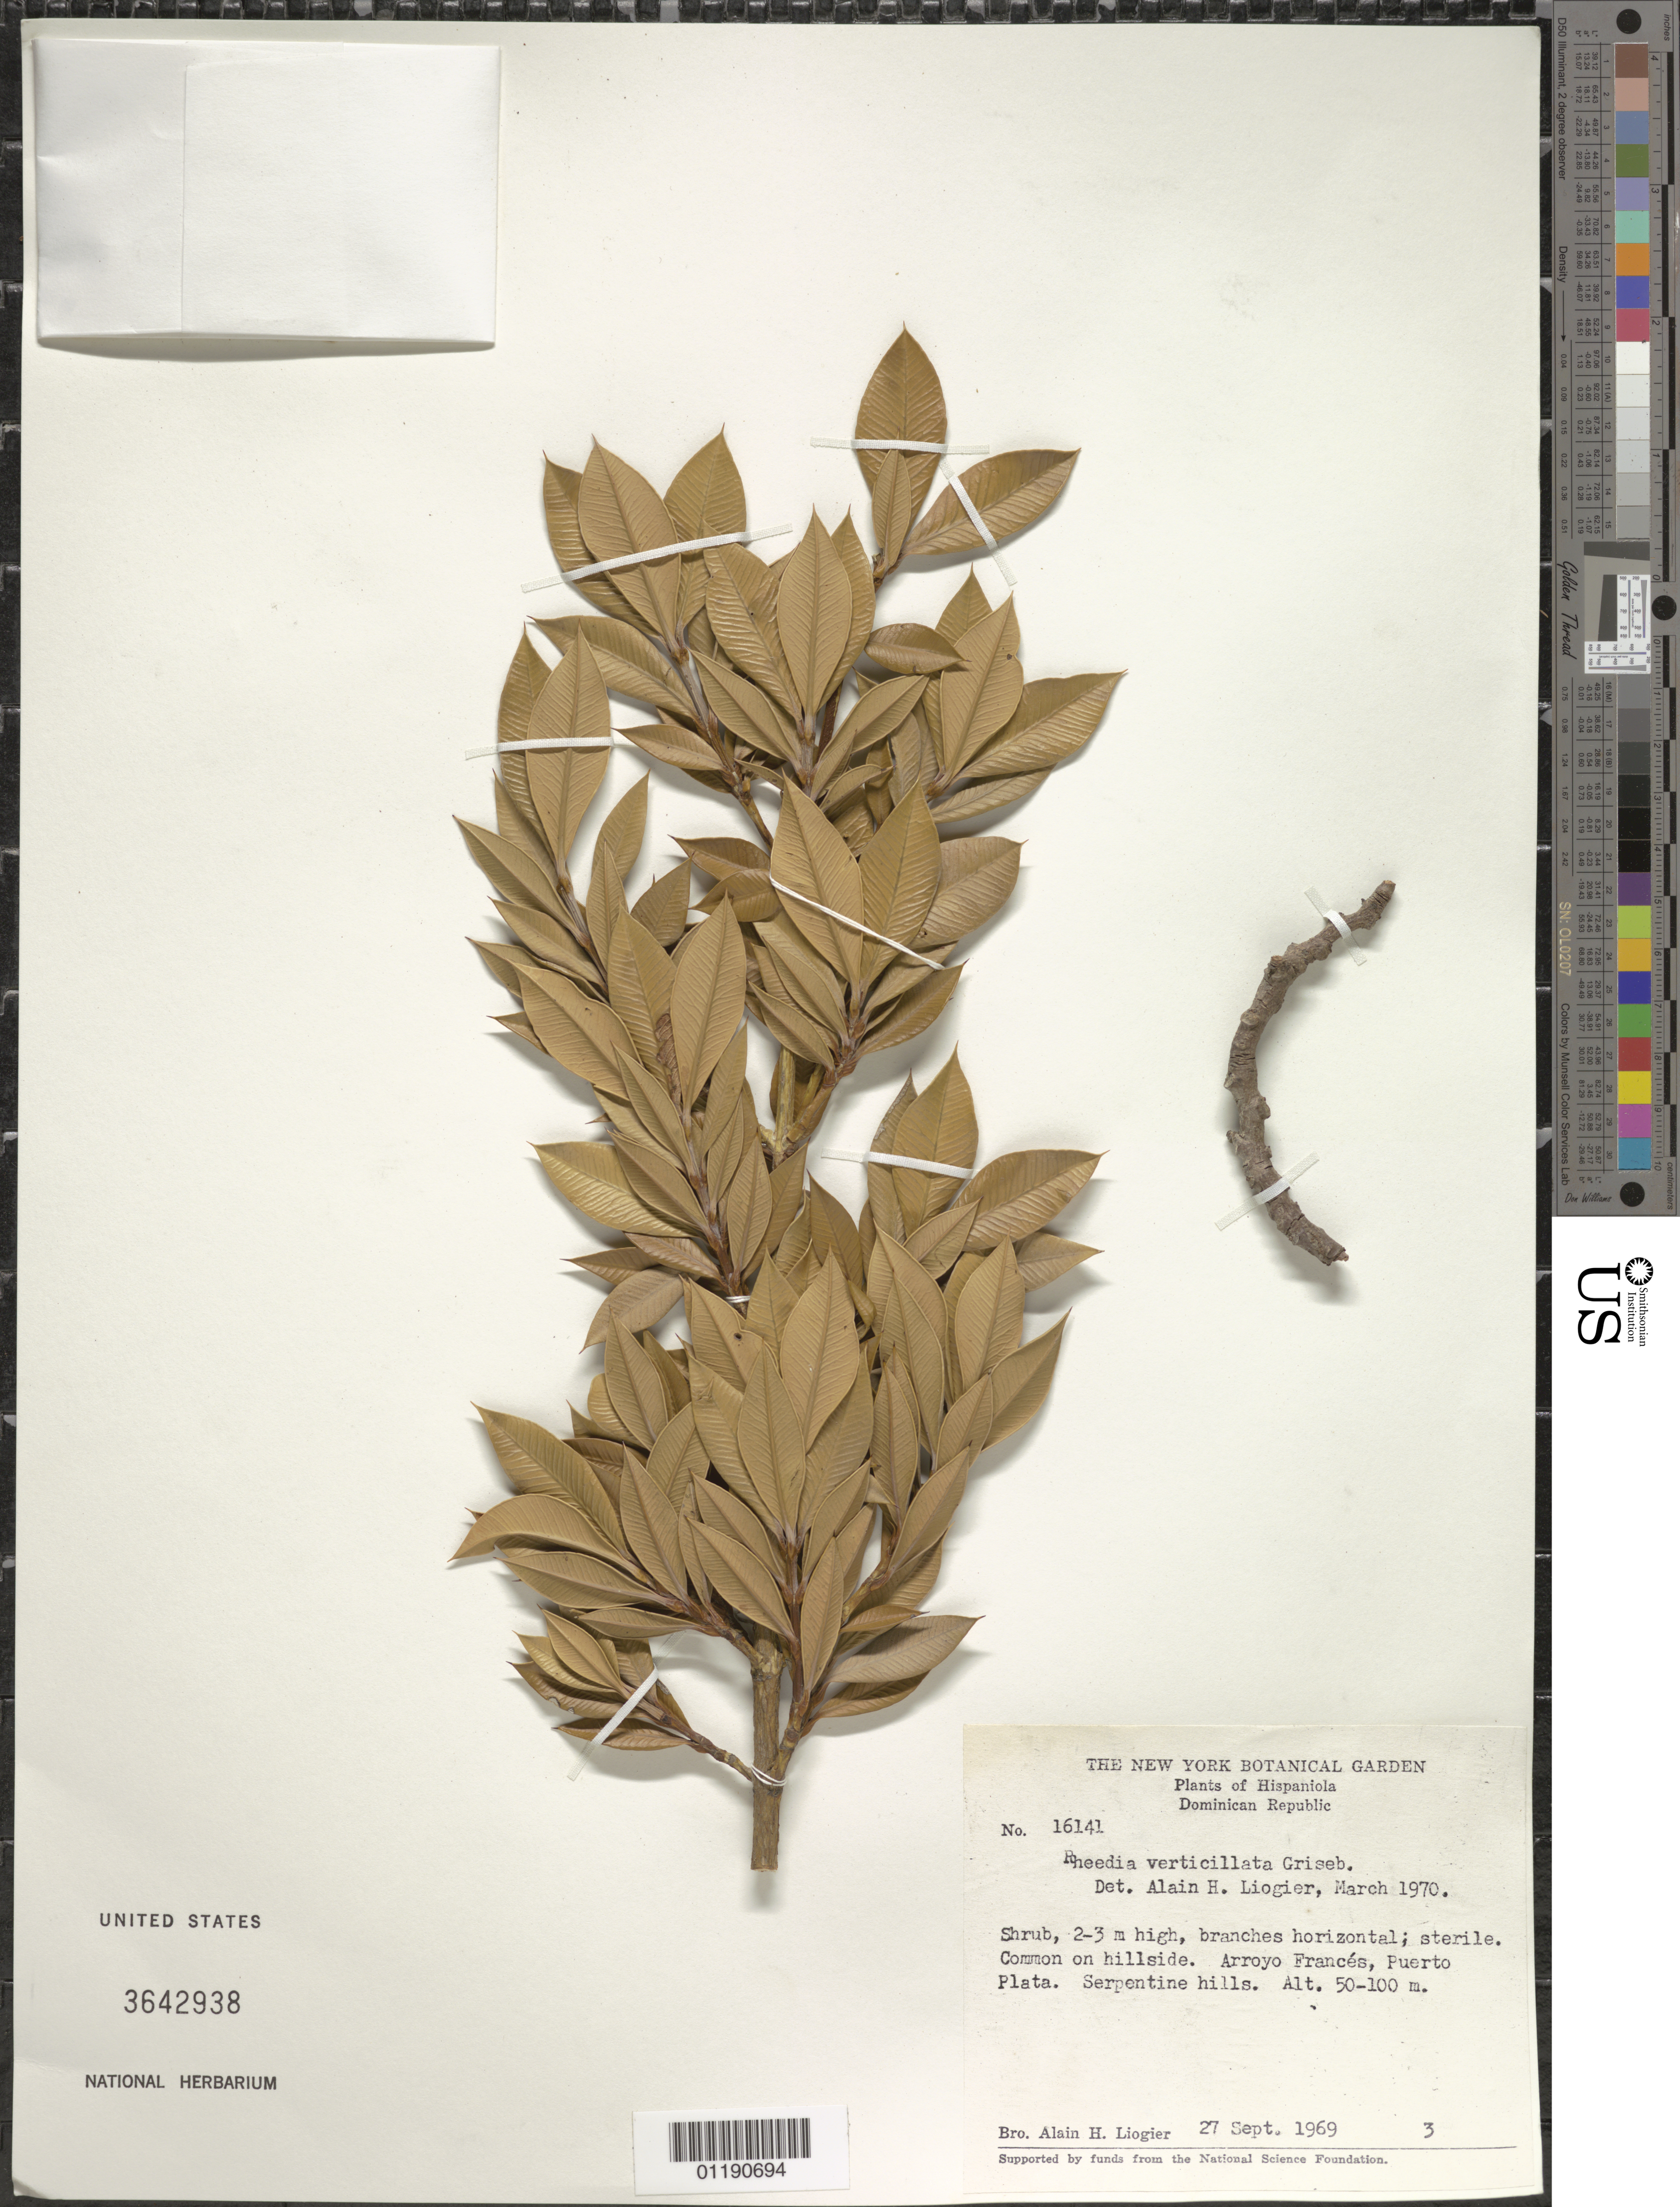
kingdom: Plantae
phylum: Tracheophyta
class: Magnoliopsida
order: Malpighiales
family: Clusiaceae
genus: Garcinia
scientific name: Garcinia verticillata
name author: (Urb.) Alain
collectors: A. H. Liogier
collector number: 16141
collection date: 1969-09-27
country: Dominican Republic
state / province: Puerto Plata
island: Hispaniola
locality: Arroyo Francés, Puerto Plata.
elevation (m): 50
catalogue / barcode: US 3642938